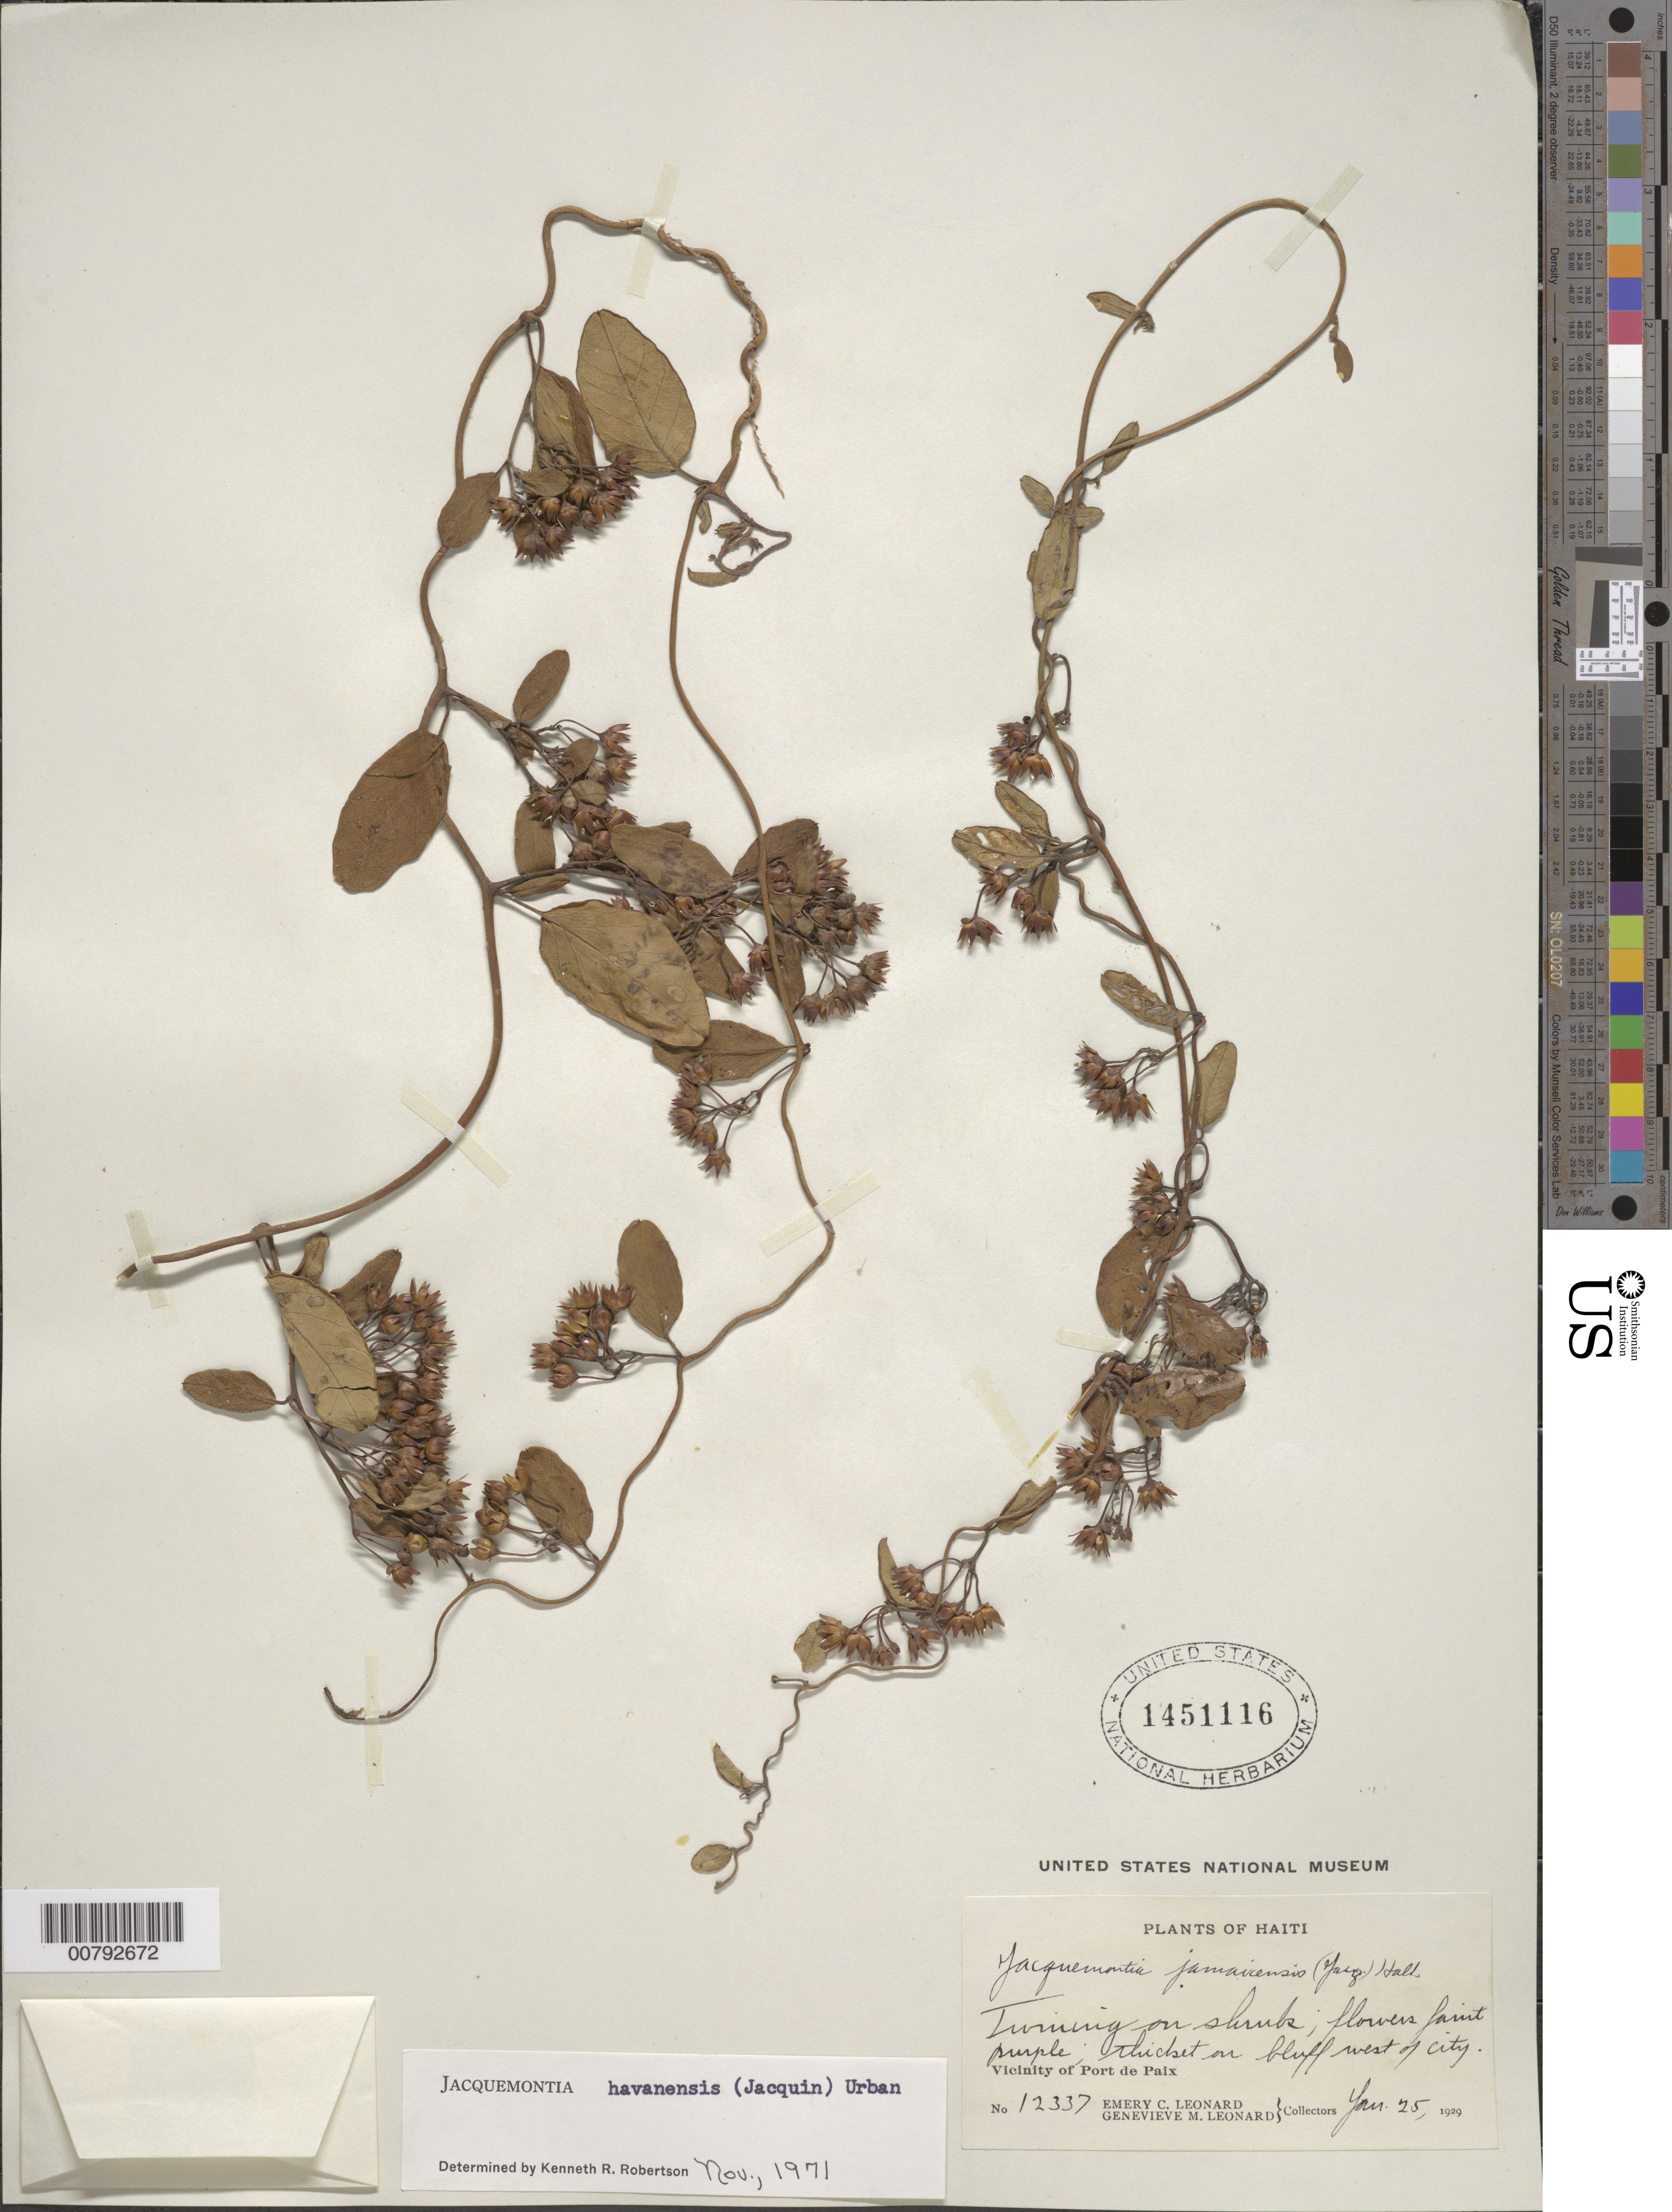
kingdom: Plantae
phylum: Tracheophyta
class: Magnoliopsida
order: Solanales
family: Convolvulaceae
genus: Jacquemontia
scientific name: Jacquemontia havanensis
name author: (Jacq.) Urb.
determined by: Robertson, K. R.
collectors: E. C. Leonard & G. M. Leonard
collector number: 12337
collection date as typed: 25 Jan 1929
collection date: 1929-01-25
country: Haiti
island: Hispaniola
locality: Vicinity of Port de Paix, west of city.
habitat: Thicket on bluff.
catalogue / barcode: US 1451116